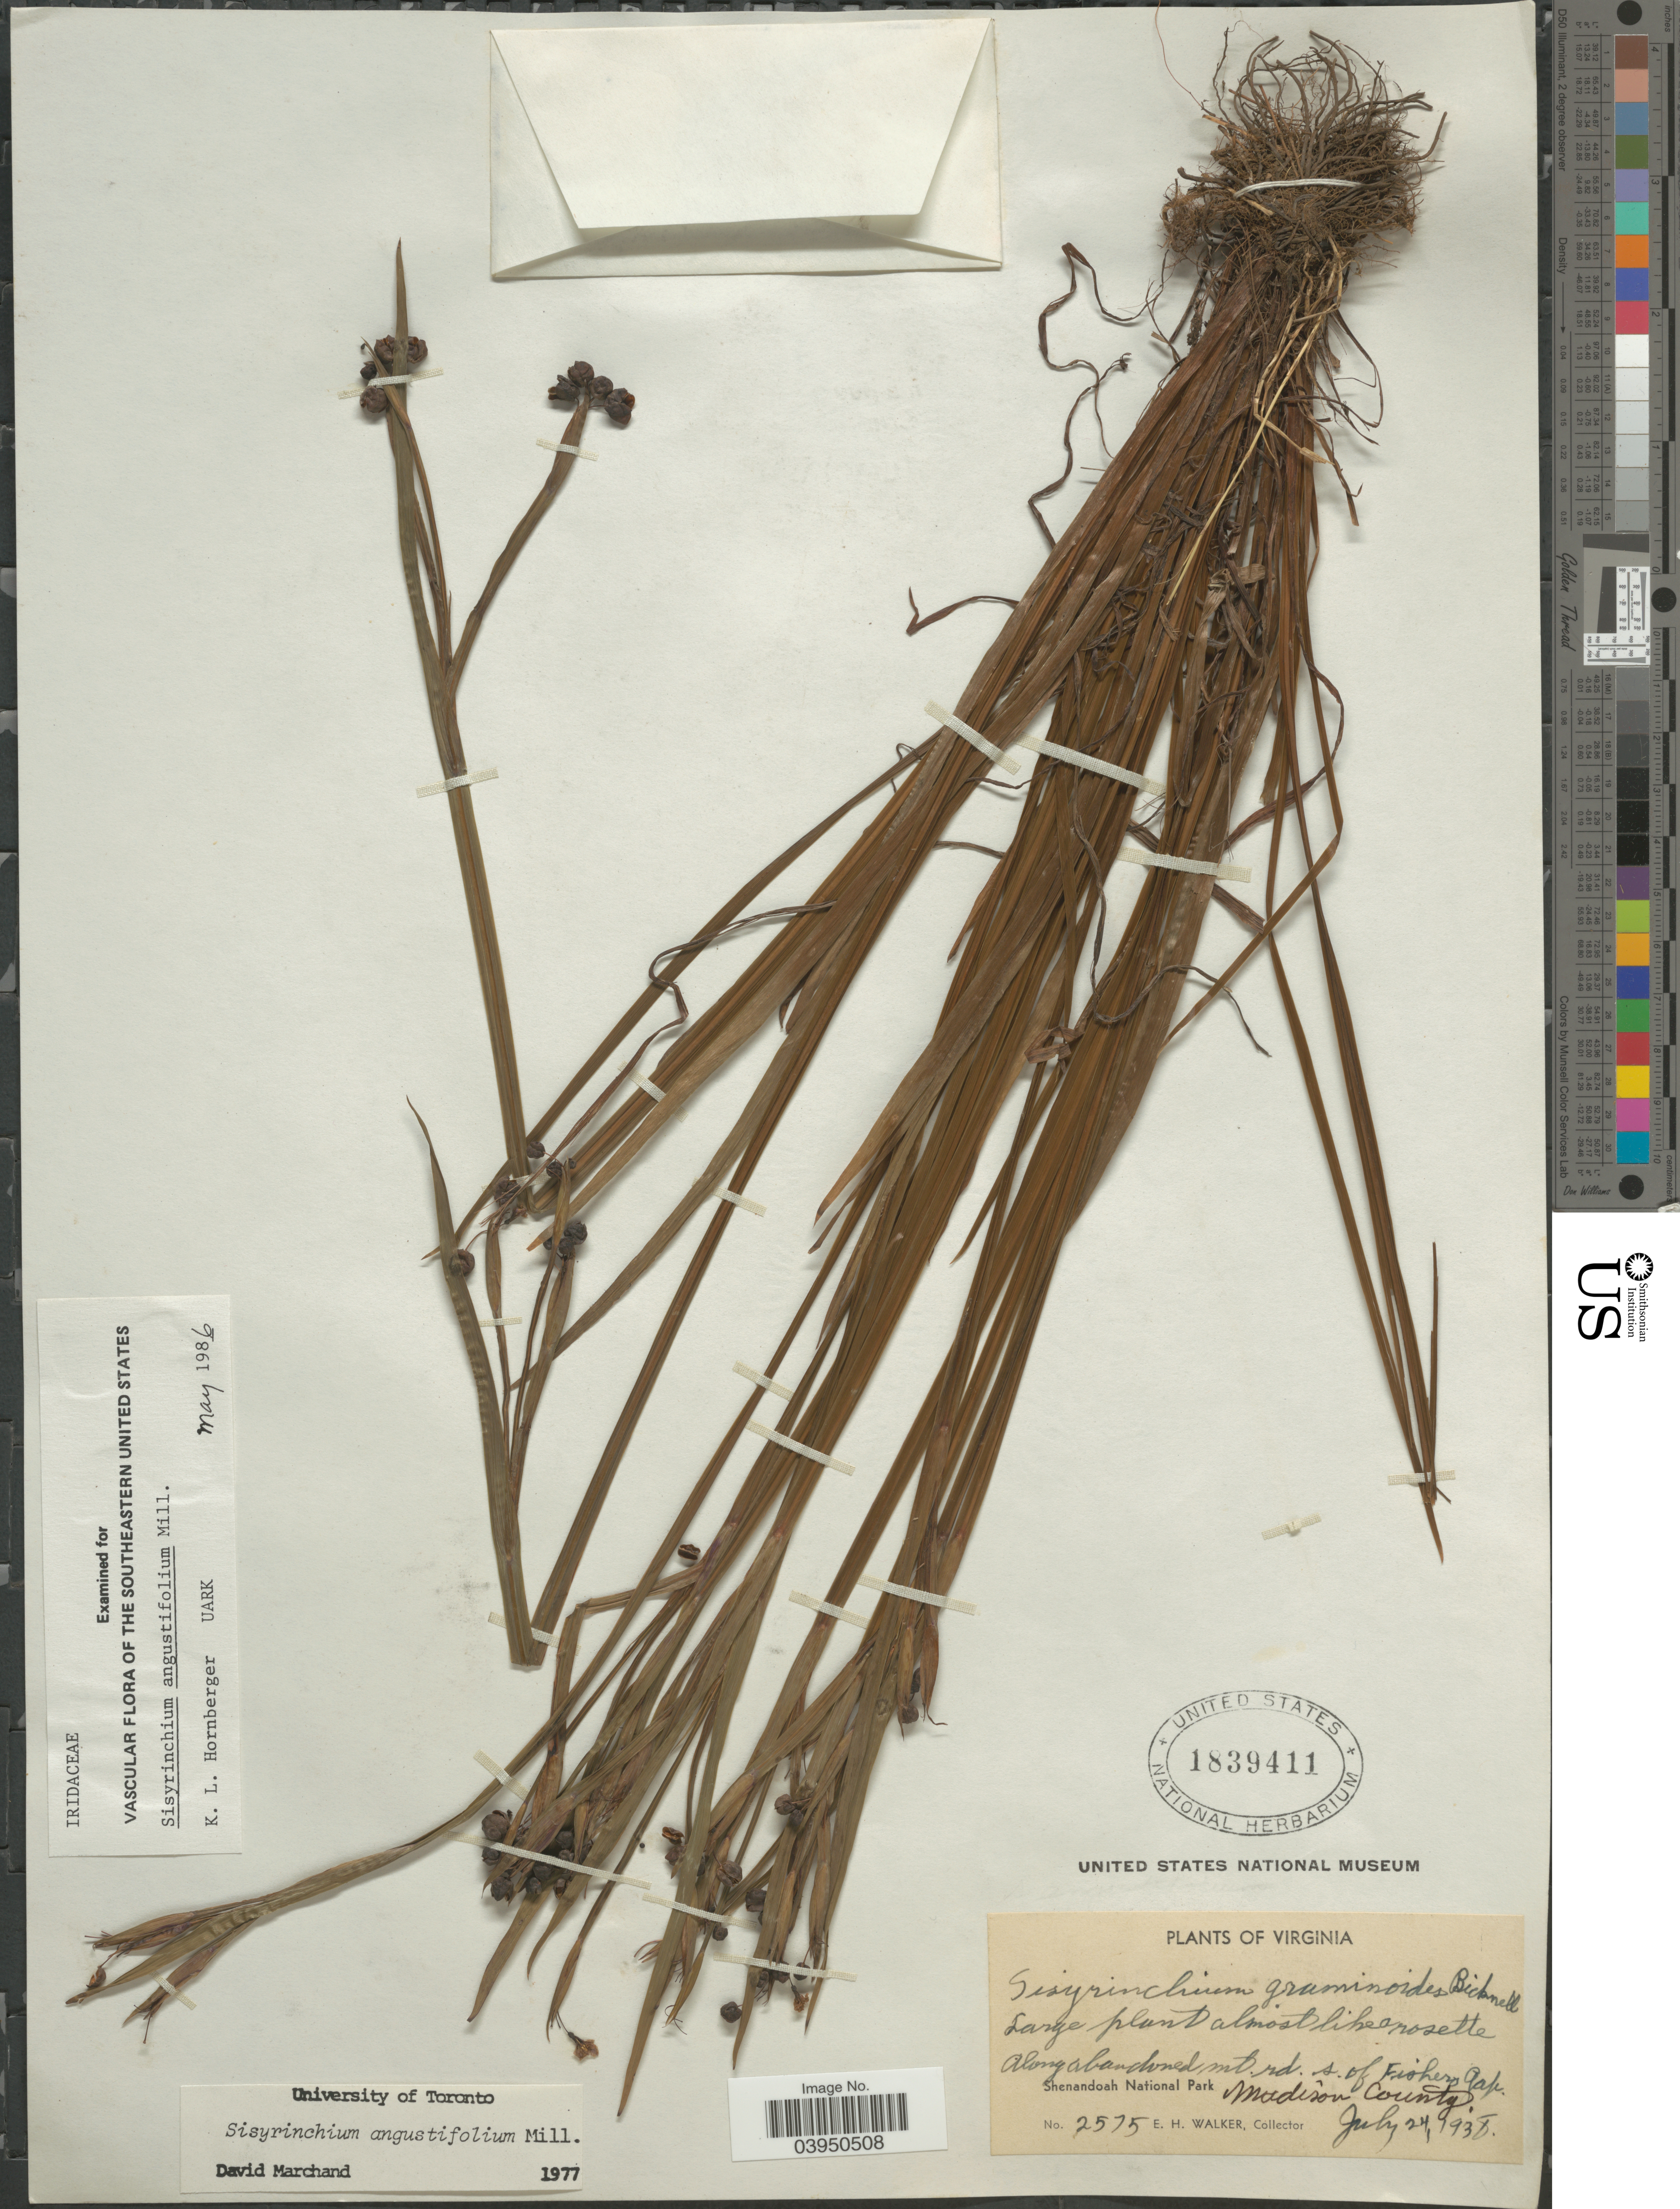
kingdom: Plantae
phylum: Tracheophyta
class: Liliopsida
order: Asparagales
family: Iridaceae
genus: Sisyrinchium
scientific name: Sisyrinchium angustifolium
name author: Mill.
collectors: E. H. Walker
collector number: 2575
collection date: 1938-07-24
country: United States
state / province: Virginia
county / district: Madison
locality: Along abandoned mt. rd. s. of Fisher's Gap. Shenandoah National Park. Madison County.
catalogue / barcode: US 1839411